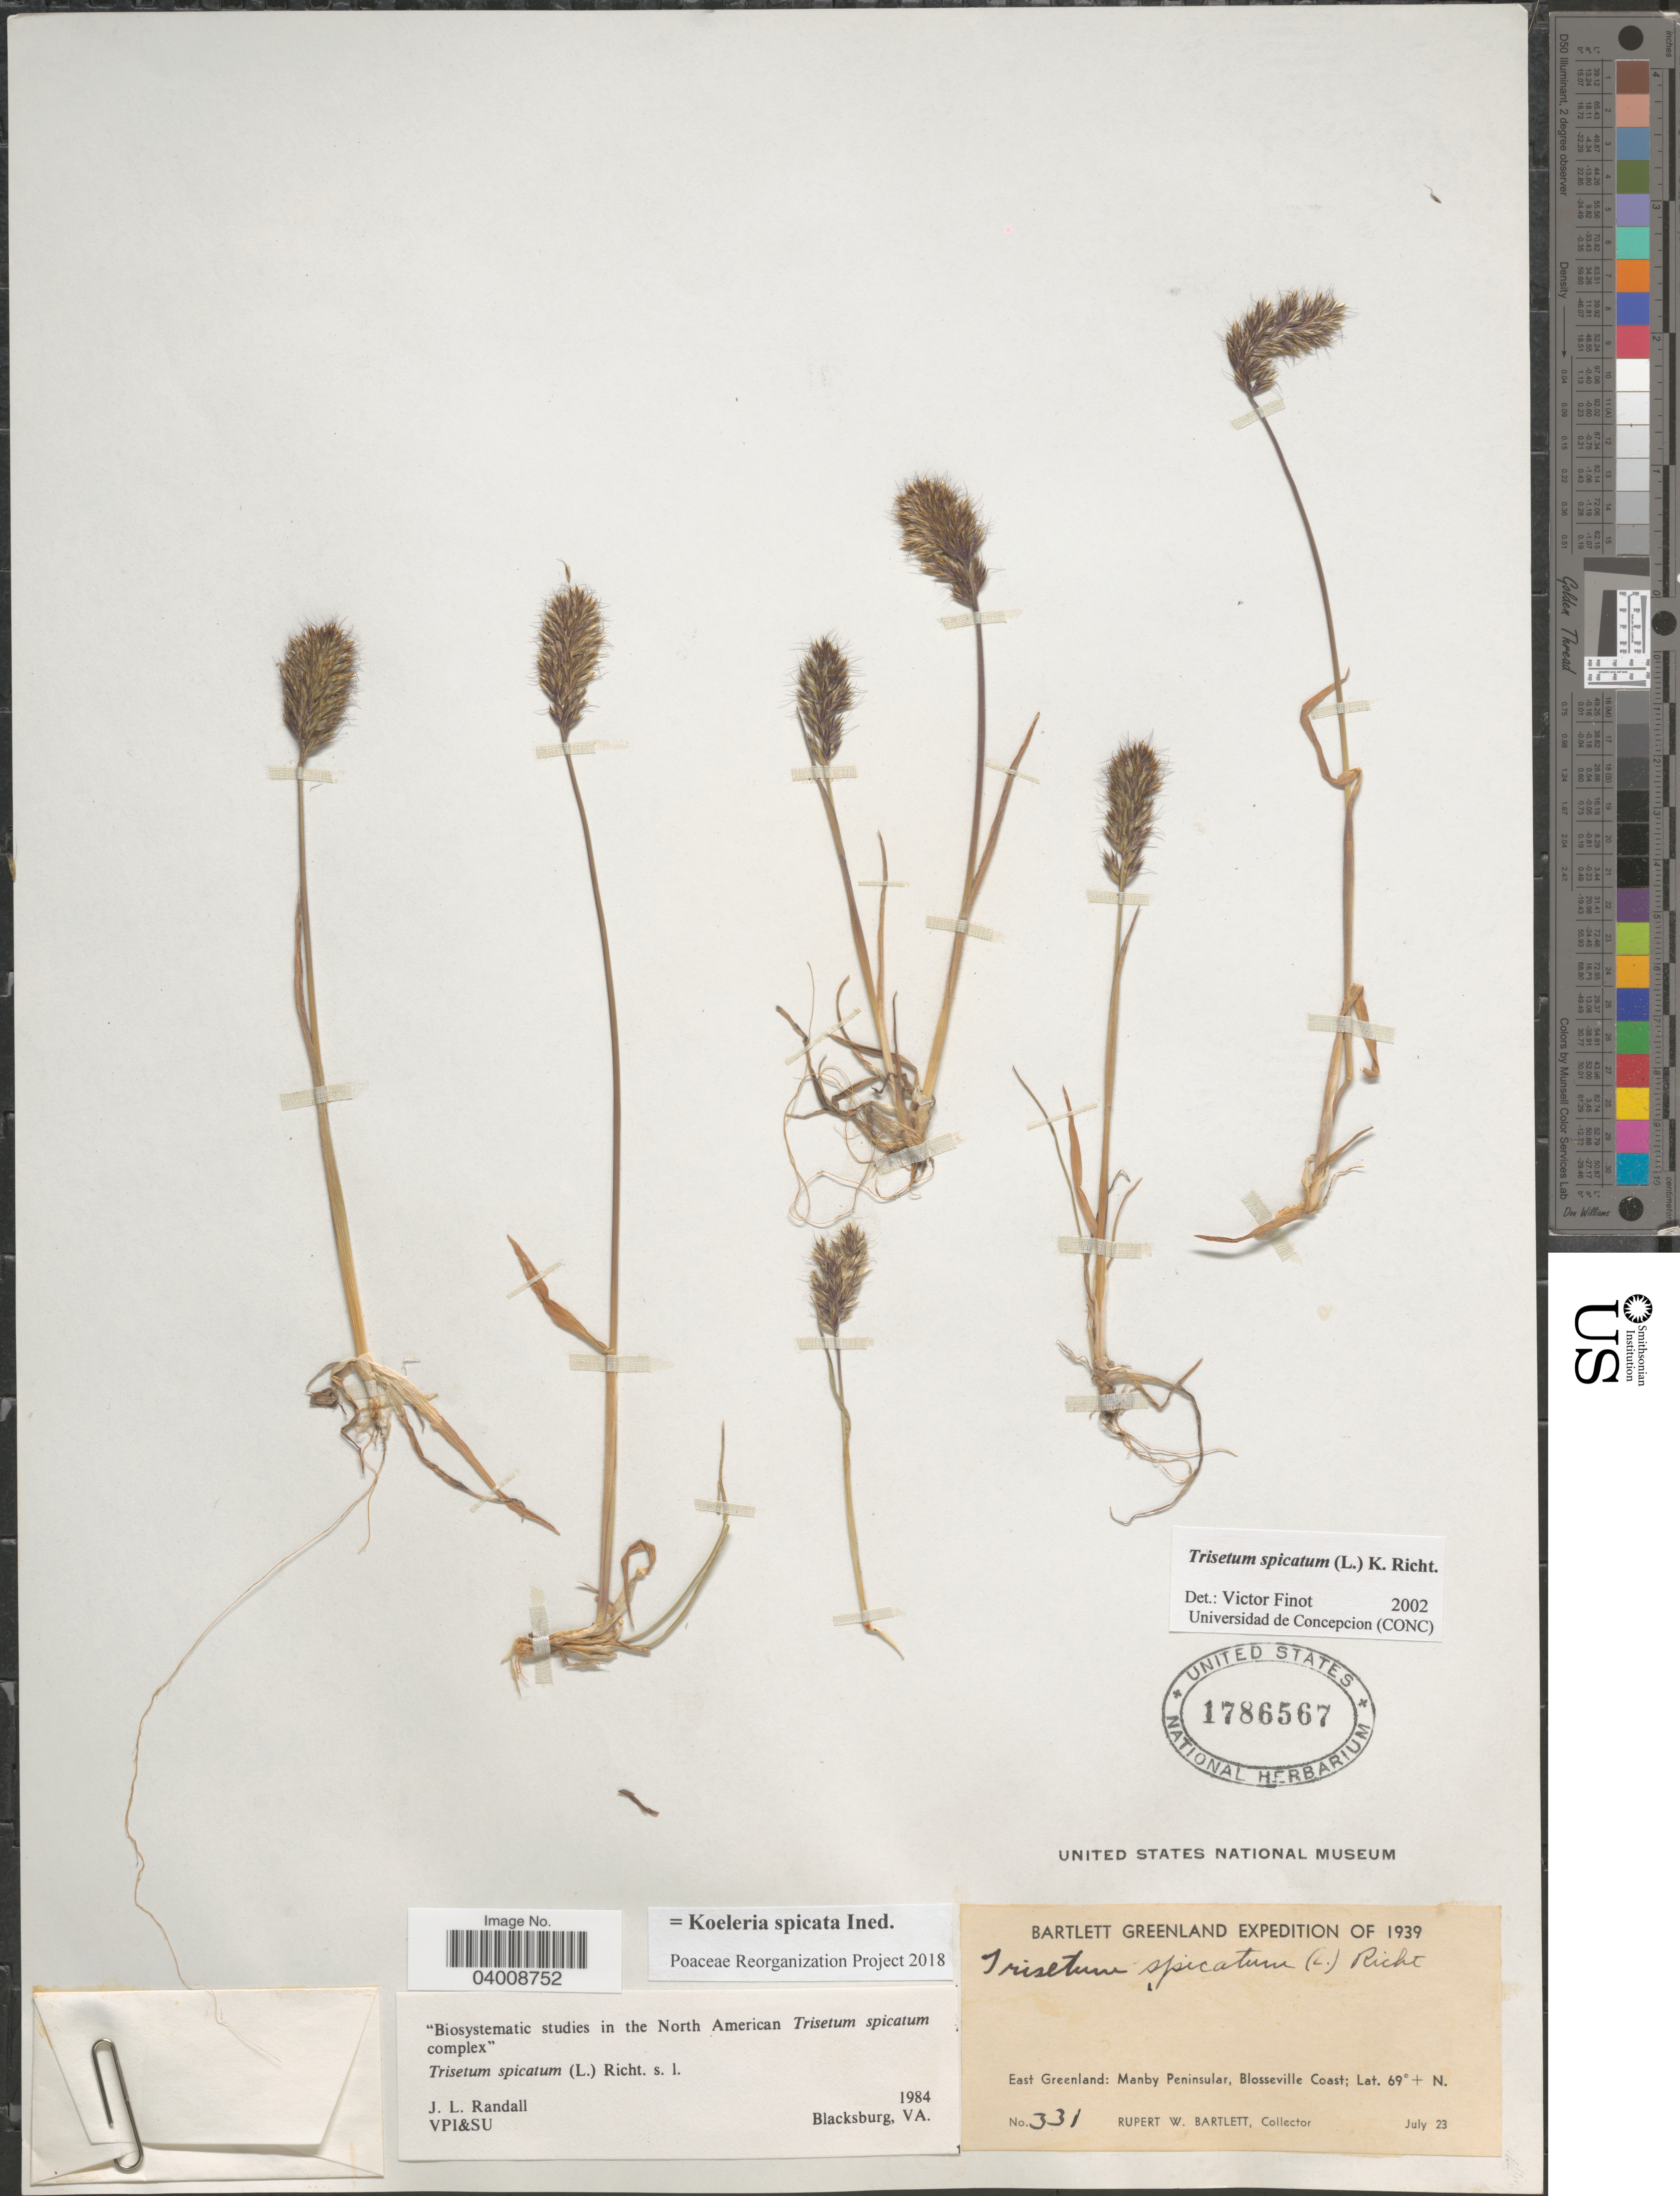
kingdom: Plantae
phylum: Tracheophyta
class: Liliopsida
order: Poales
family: Poaceae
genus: Koeleria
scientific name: Koeleria spicata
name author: (L.) Barberá et al.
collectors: R. W. Bartlett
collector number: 331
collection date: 1939-07-23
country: Greenland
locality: East Greenland: Manby Peninsula, Blosseville Coast.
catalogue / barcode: US 1786567